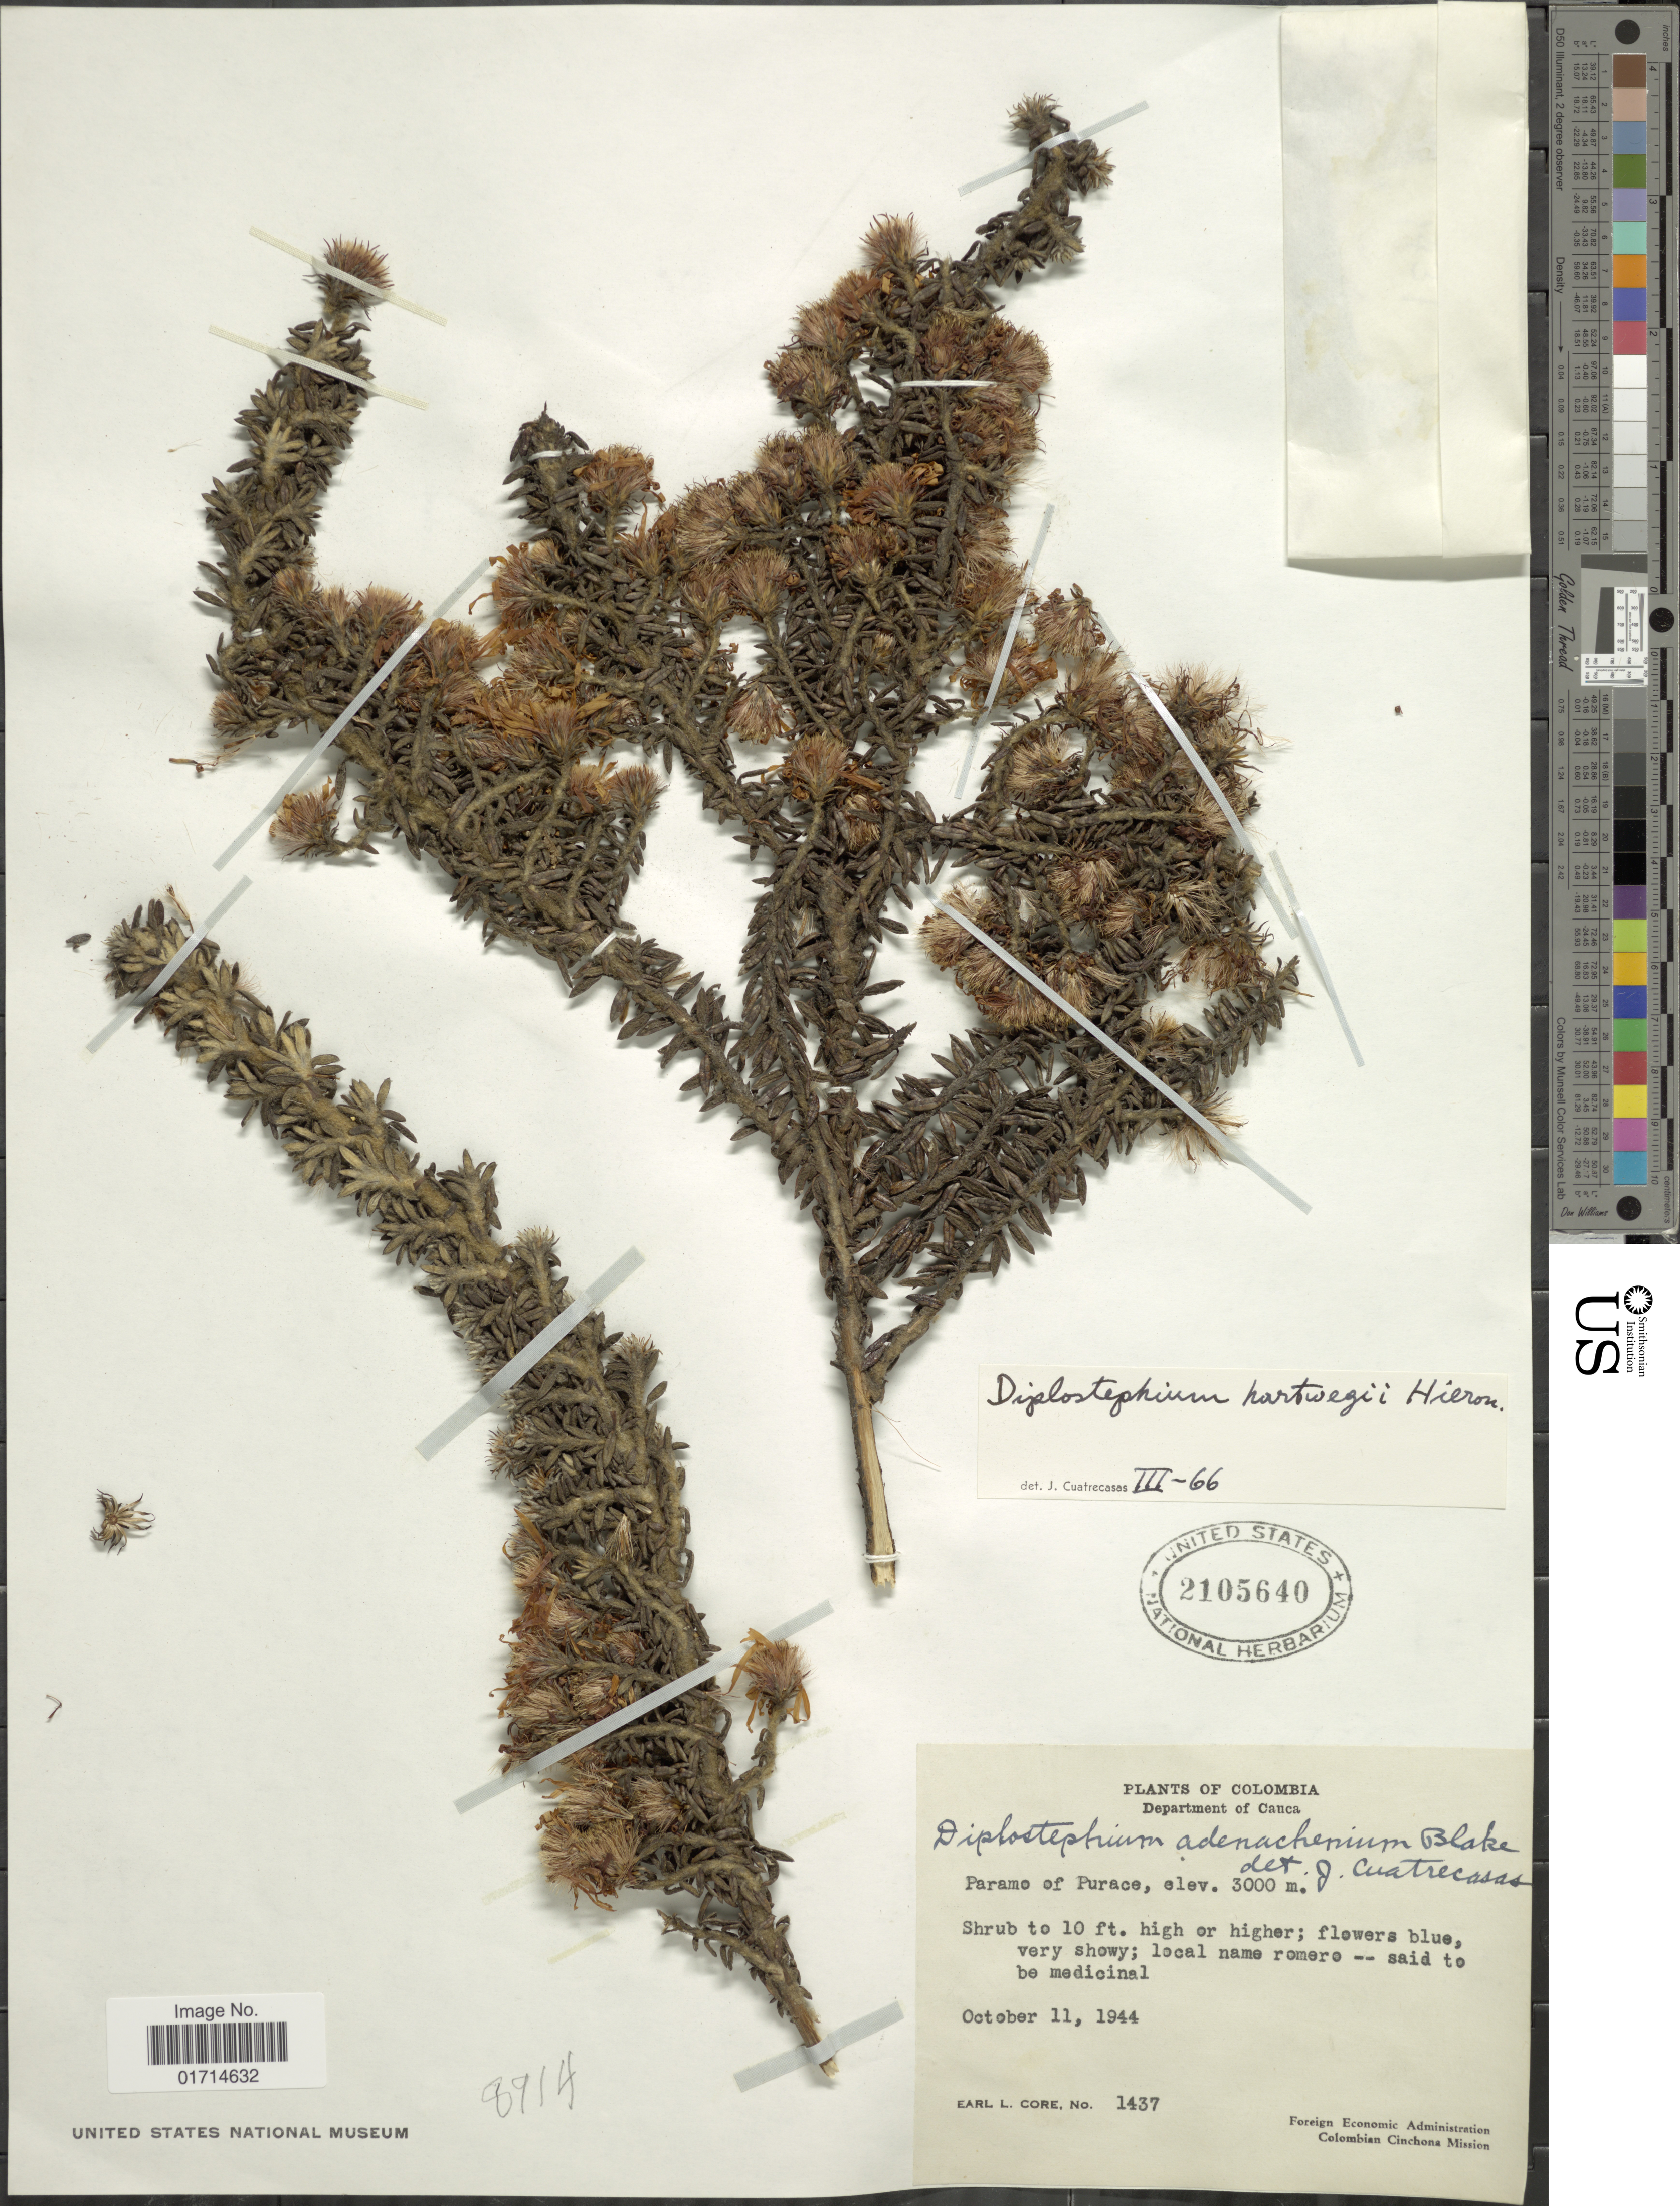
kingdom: Plantae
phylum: Tracheophyta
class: Magnoliopsida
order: Asterales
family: Asteraceae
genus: Diplostephium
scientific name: Diplostephium hartwegii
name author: Hieron.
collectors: E. L. Core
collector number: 1437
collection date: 1944-10-11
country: Colombia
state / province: Cauca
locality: Paramo of Purace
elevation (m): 3000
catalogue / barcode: US 2105640